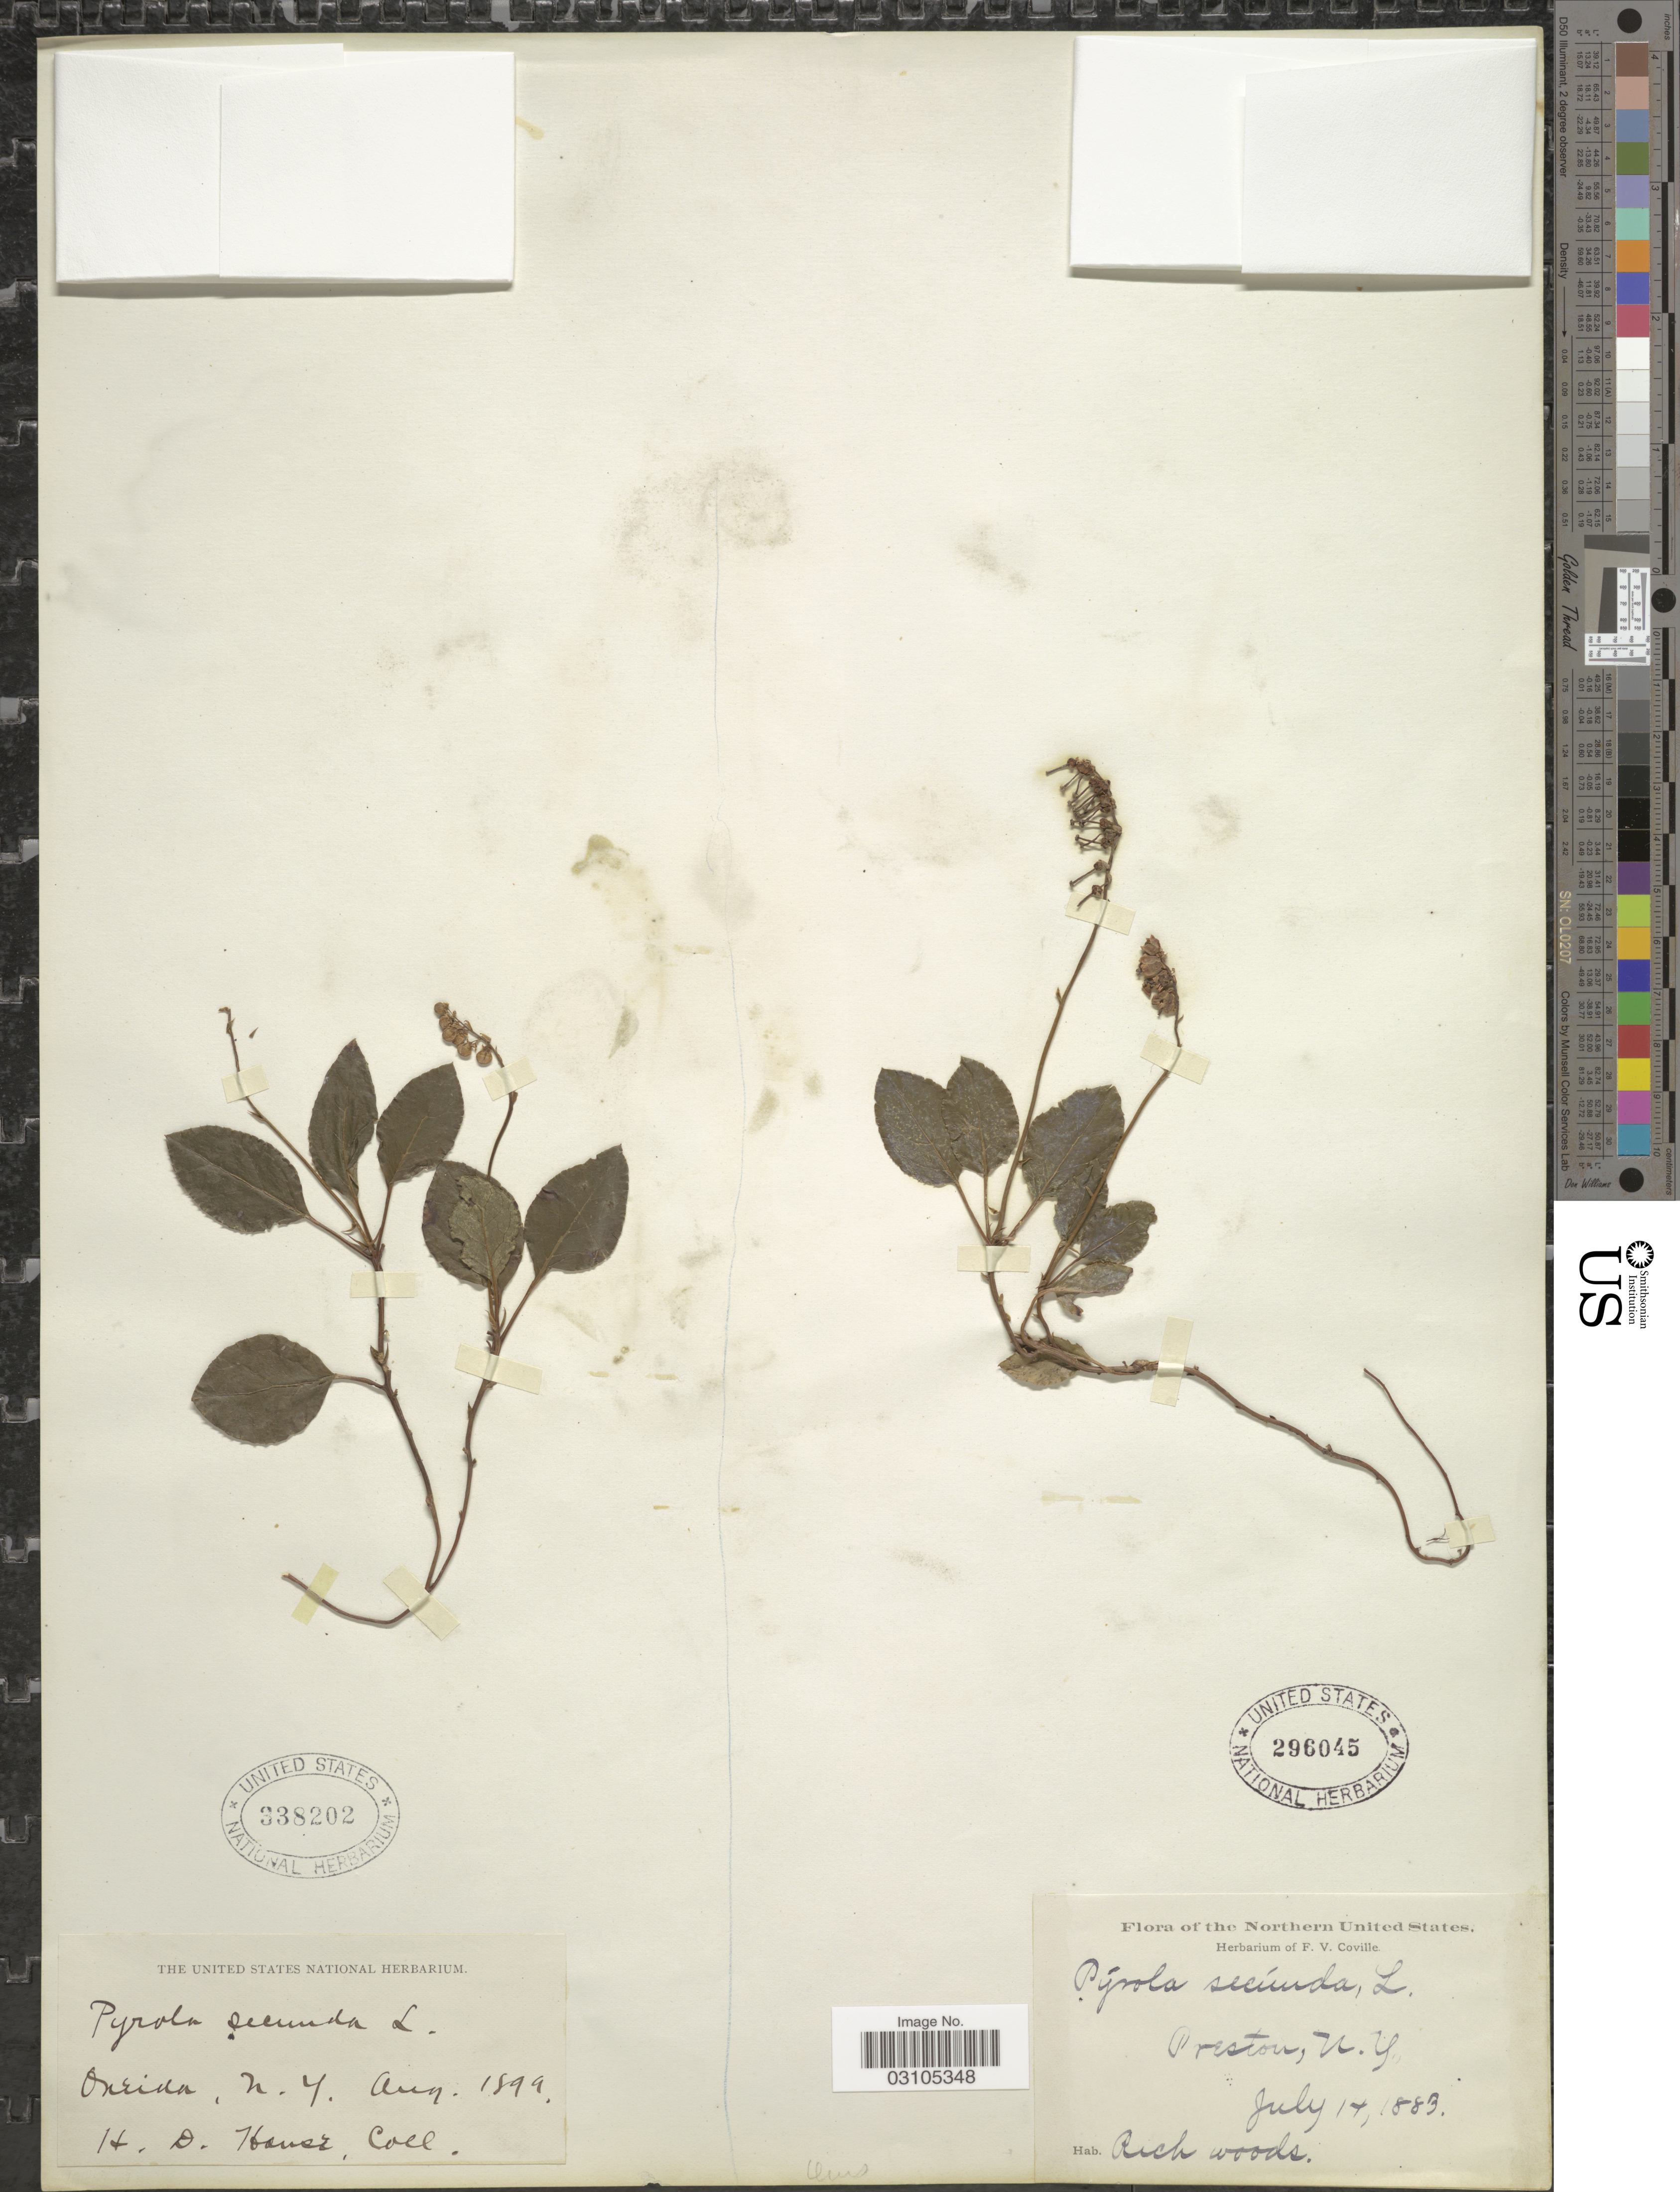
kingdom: Plantae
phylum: Tracheophyta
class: Magnoliopsida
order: Ericales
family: Ericaceae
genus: Orthilia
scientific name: Orthilia secunda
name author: (L.) House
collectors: ex herb. F. V. Coville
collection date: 1883-07-17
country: United States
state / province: New York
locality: Northern United States. Preston.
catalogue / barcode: US 296045-2